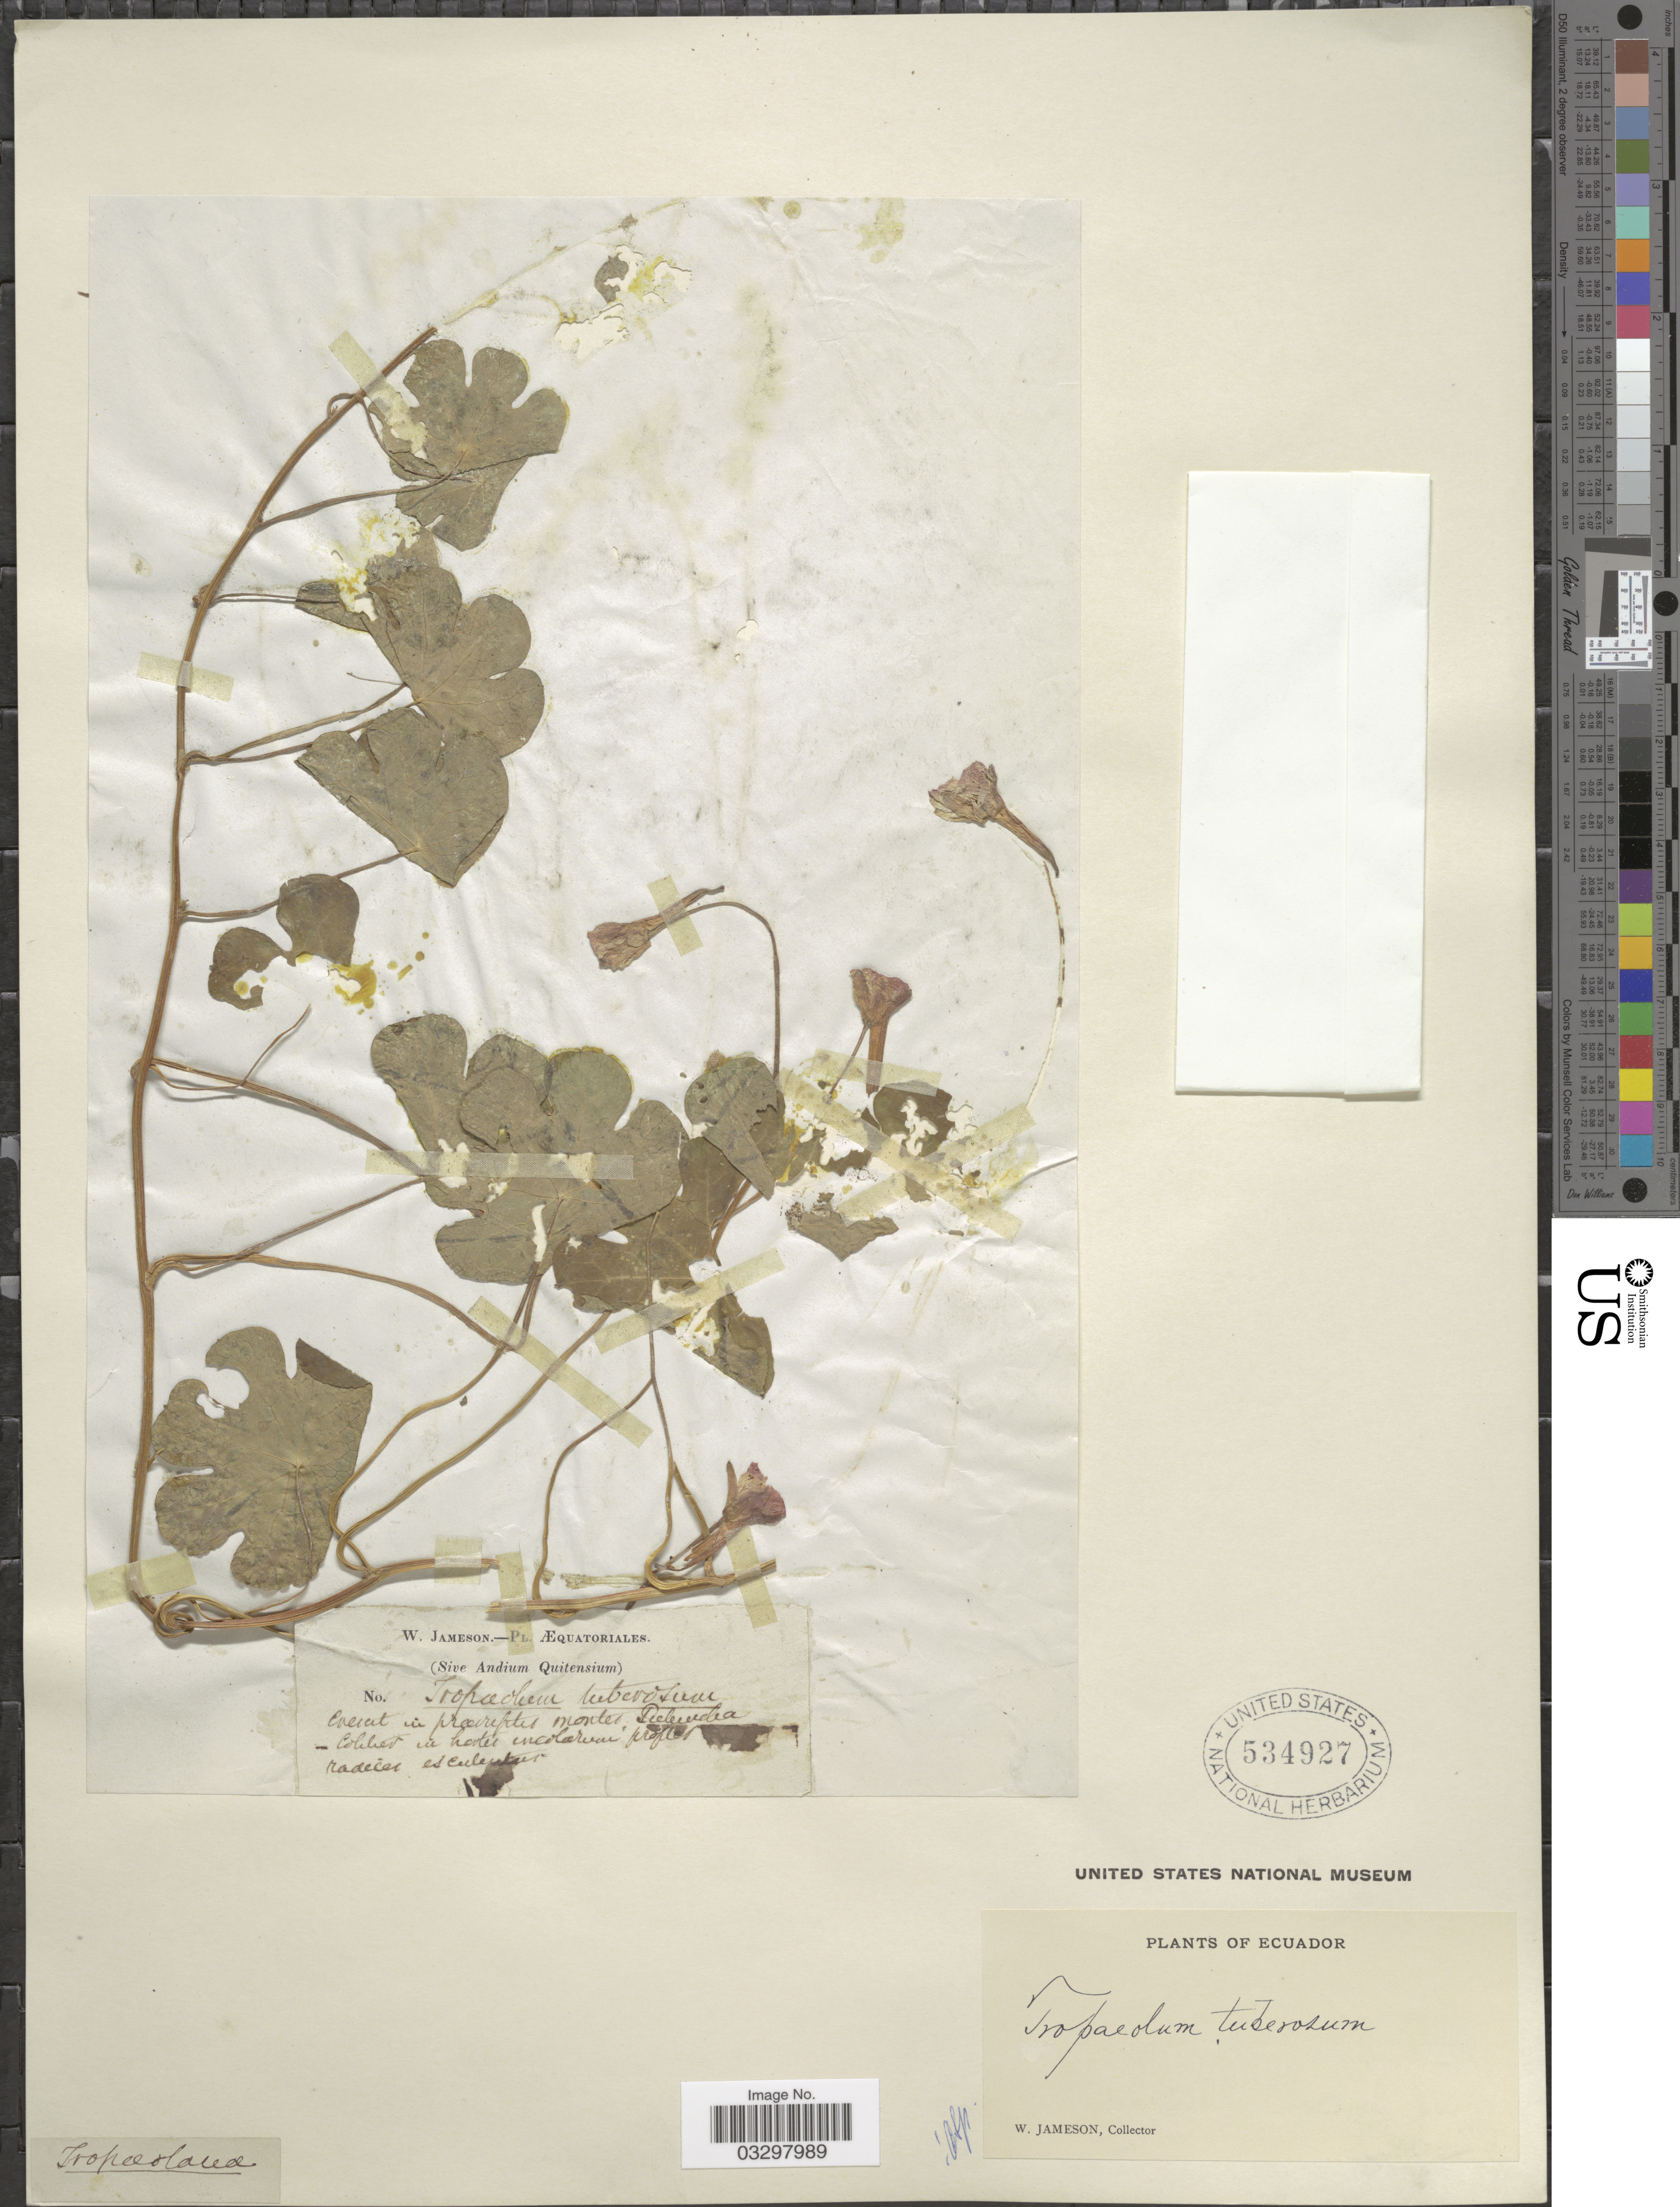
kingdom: Plantae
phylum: Tracheophyta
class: Magnoliopsida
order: Brassicales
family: Tropaeolaceae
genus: Tropaeolum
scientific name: Tropaeolum tuberosum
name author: Ruiz & Pav.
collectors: W. Jameson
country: Ecuador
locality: Crescit in praeruptis montes Pichincha.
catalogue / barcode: US 534927